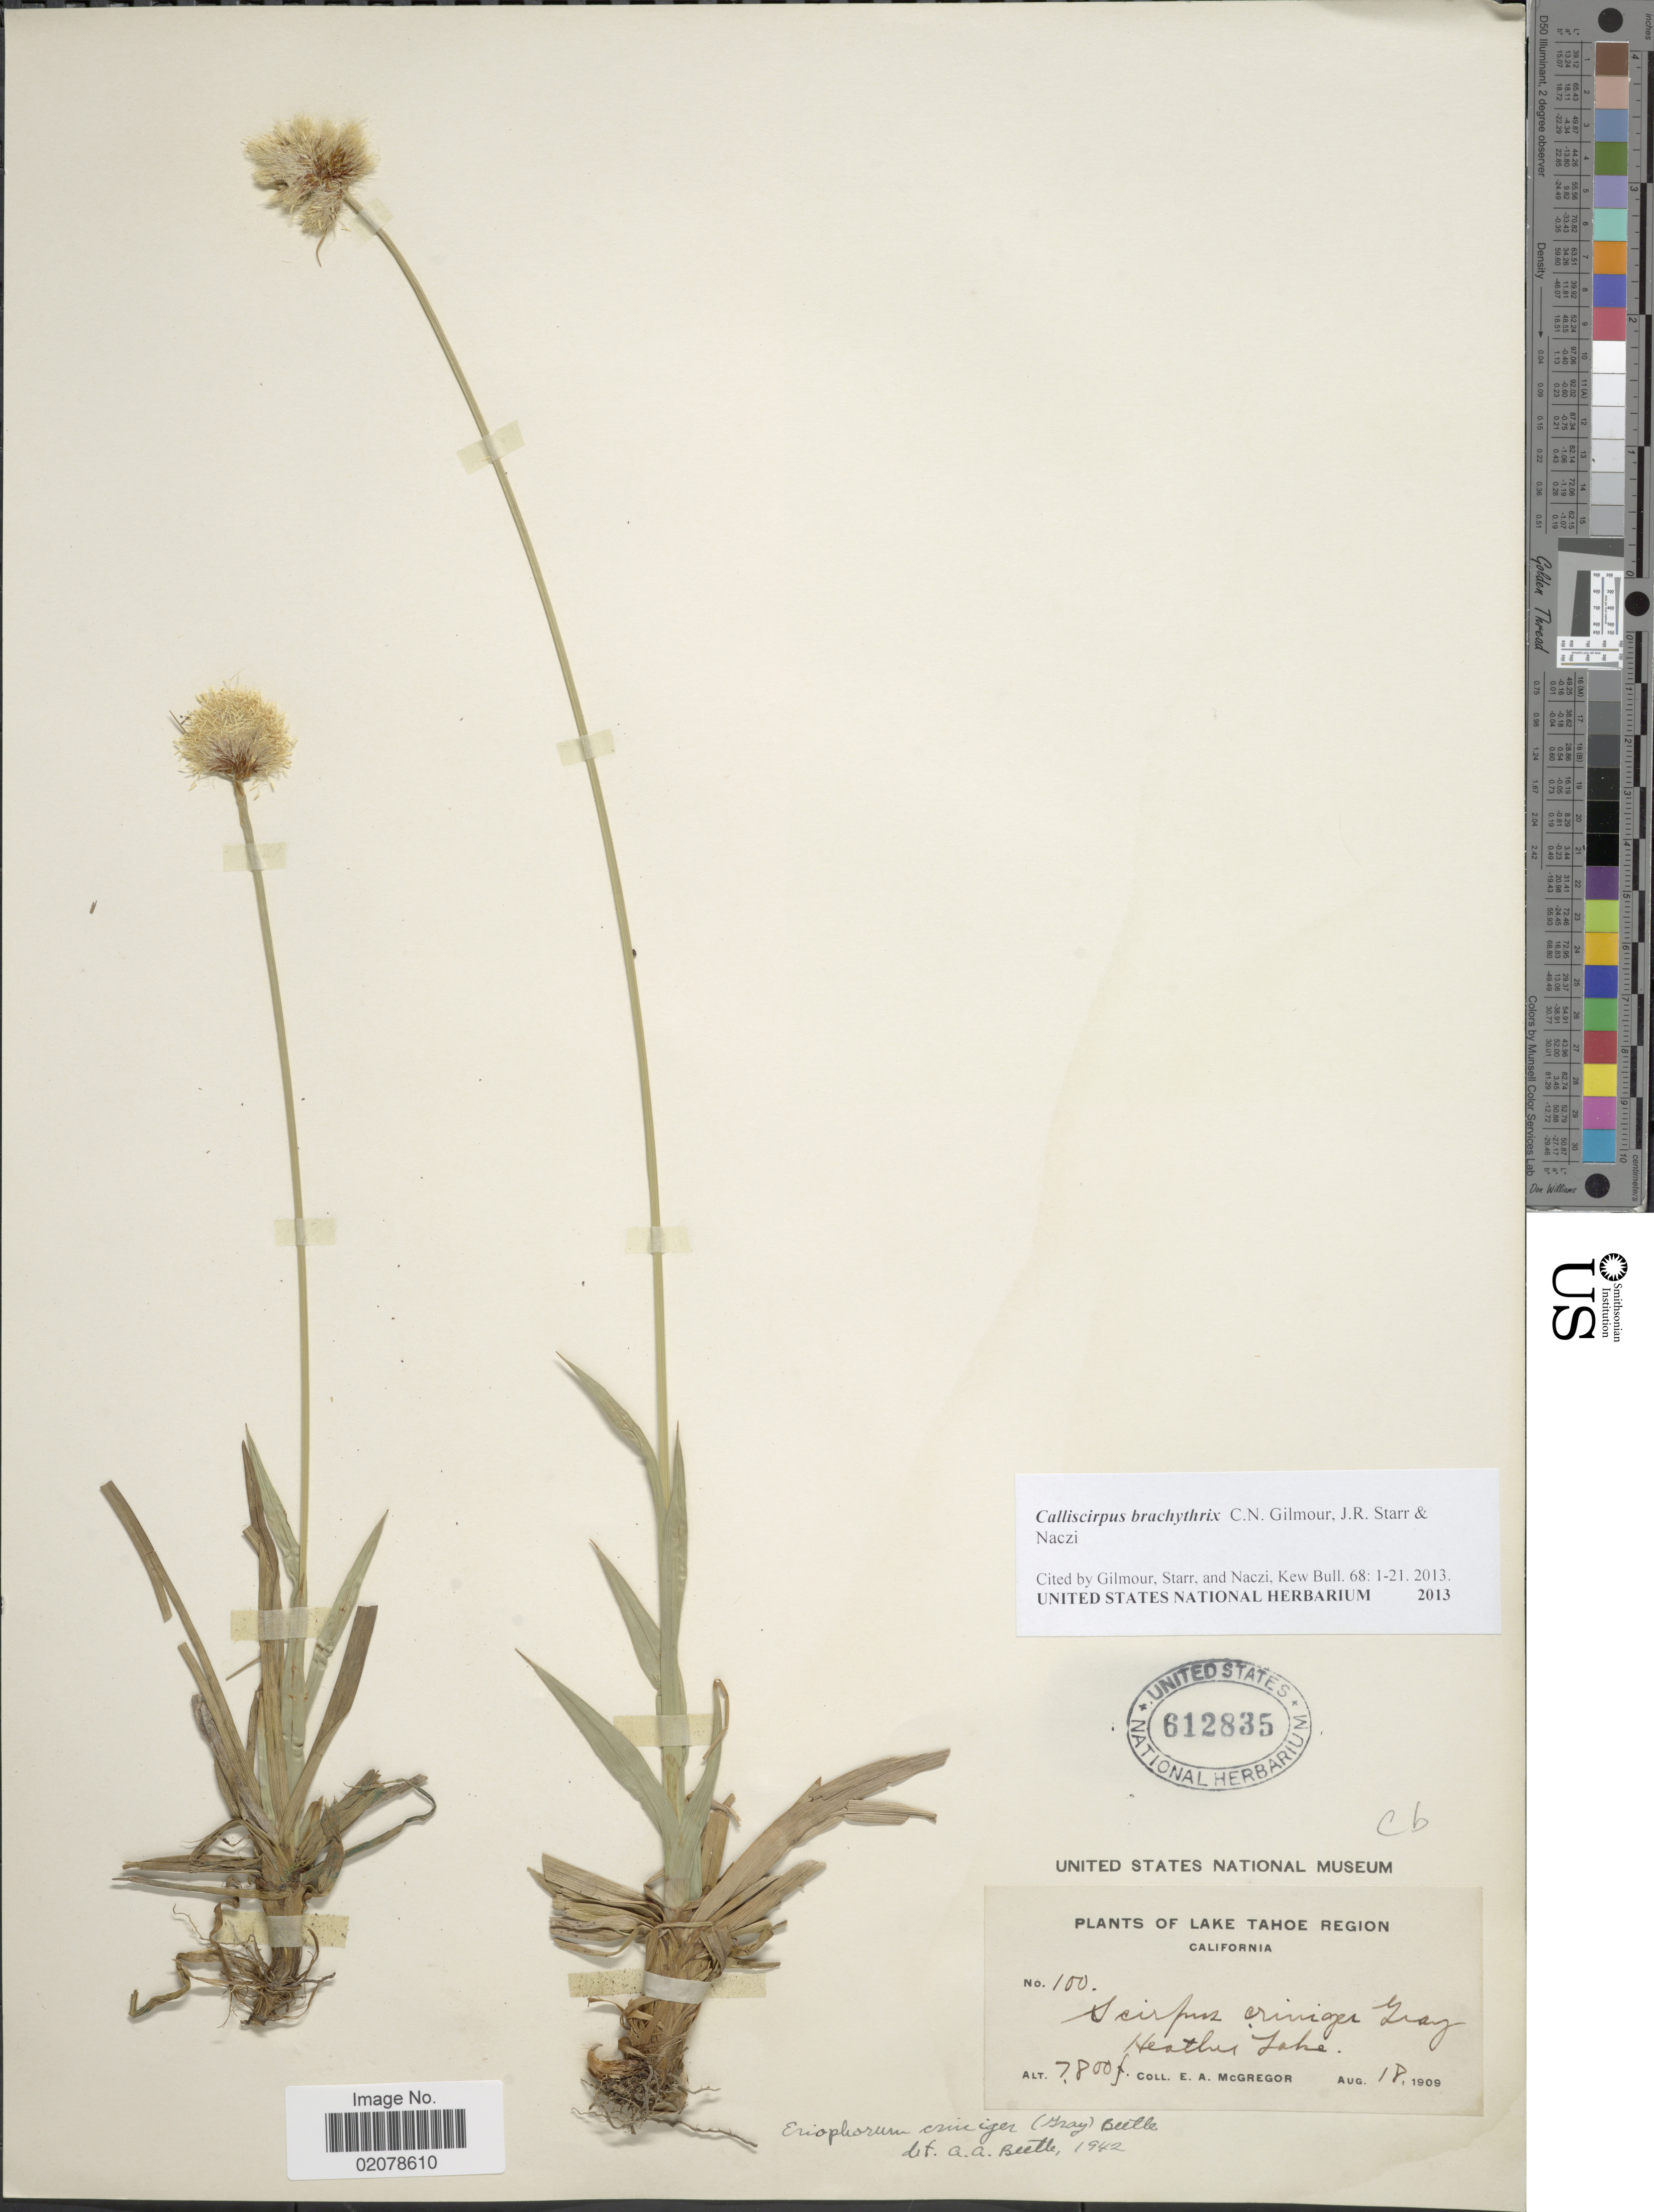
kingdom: Plantae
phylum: Tracheophyta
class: Liliopsida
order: Poales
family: Cyperaceae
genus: Calliscirpus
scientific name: Calliscirpus brachythrix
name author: C.N. Gilmour et al.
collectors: E. A. McGregor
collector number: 100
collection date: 1909-08-18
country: United States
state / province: California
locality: Lake Tahoe Region. Heather Lake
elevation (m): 2377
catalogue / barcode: US 612835